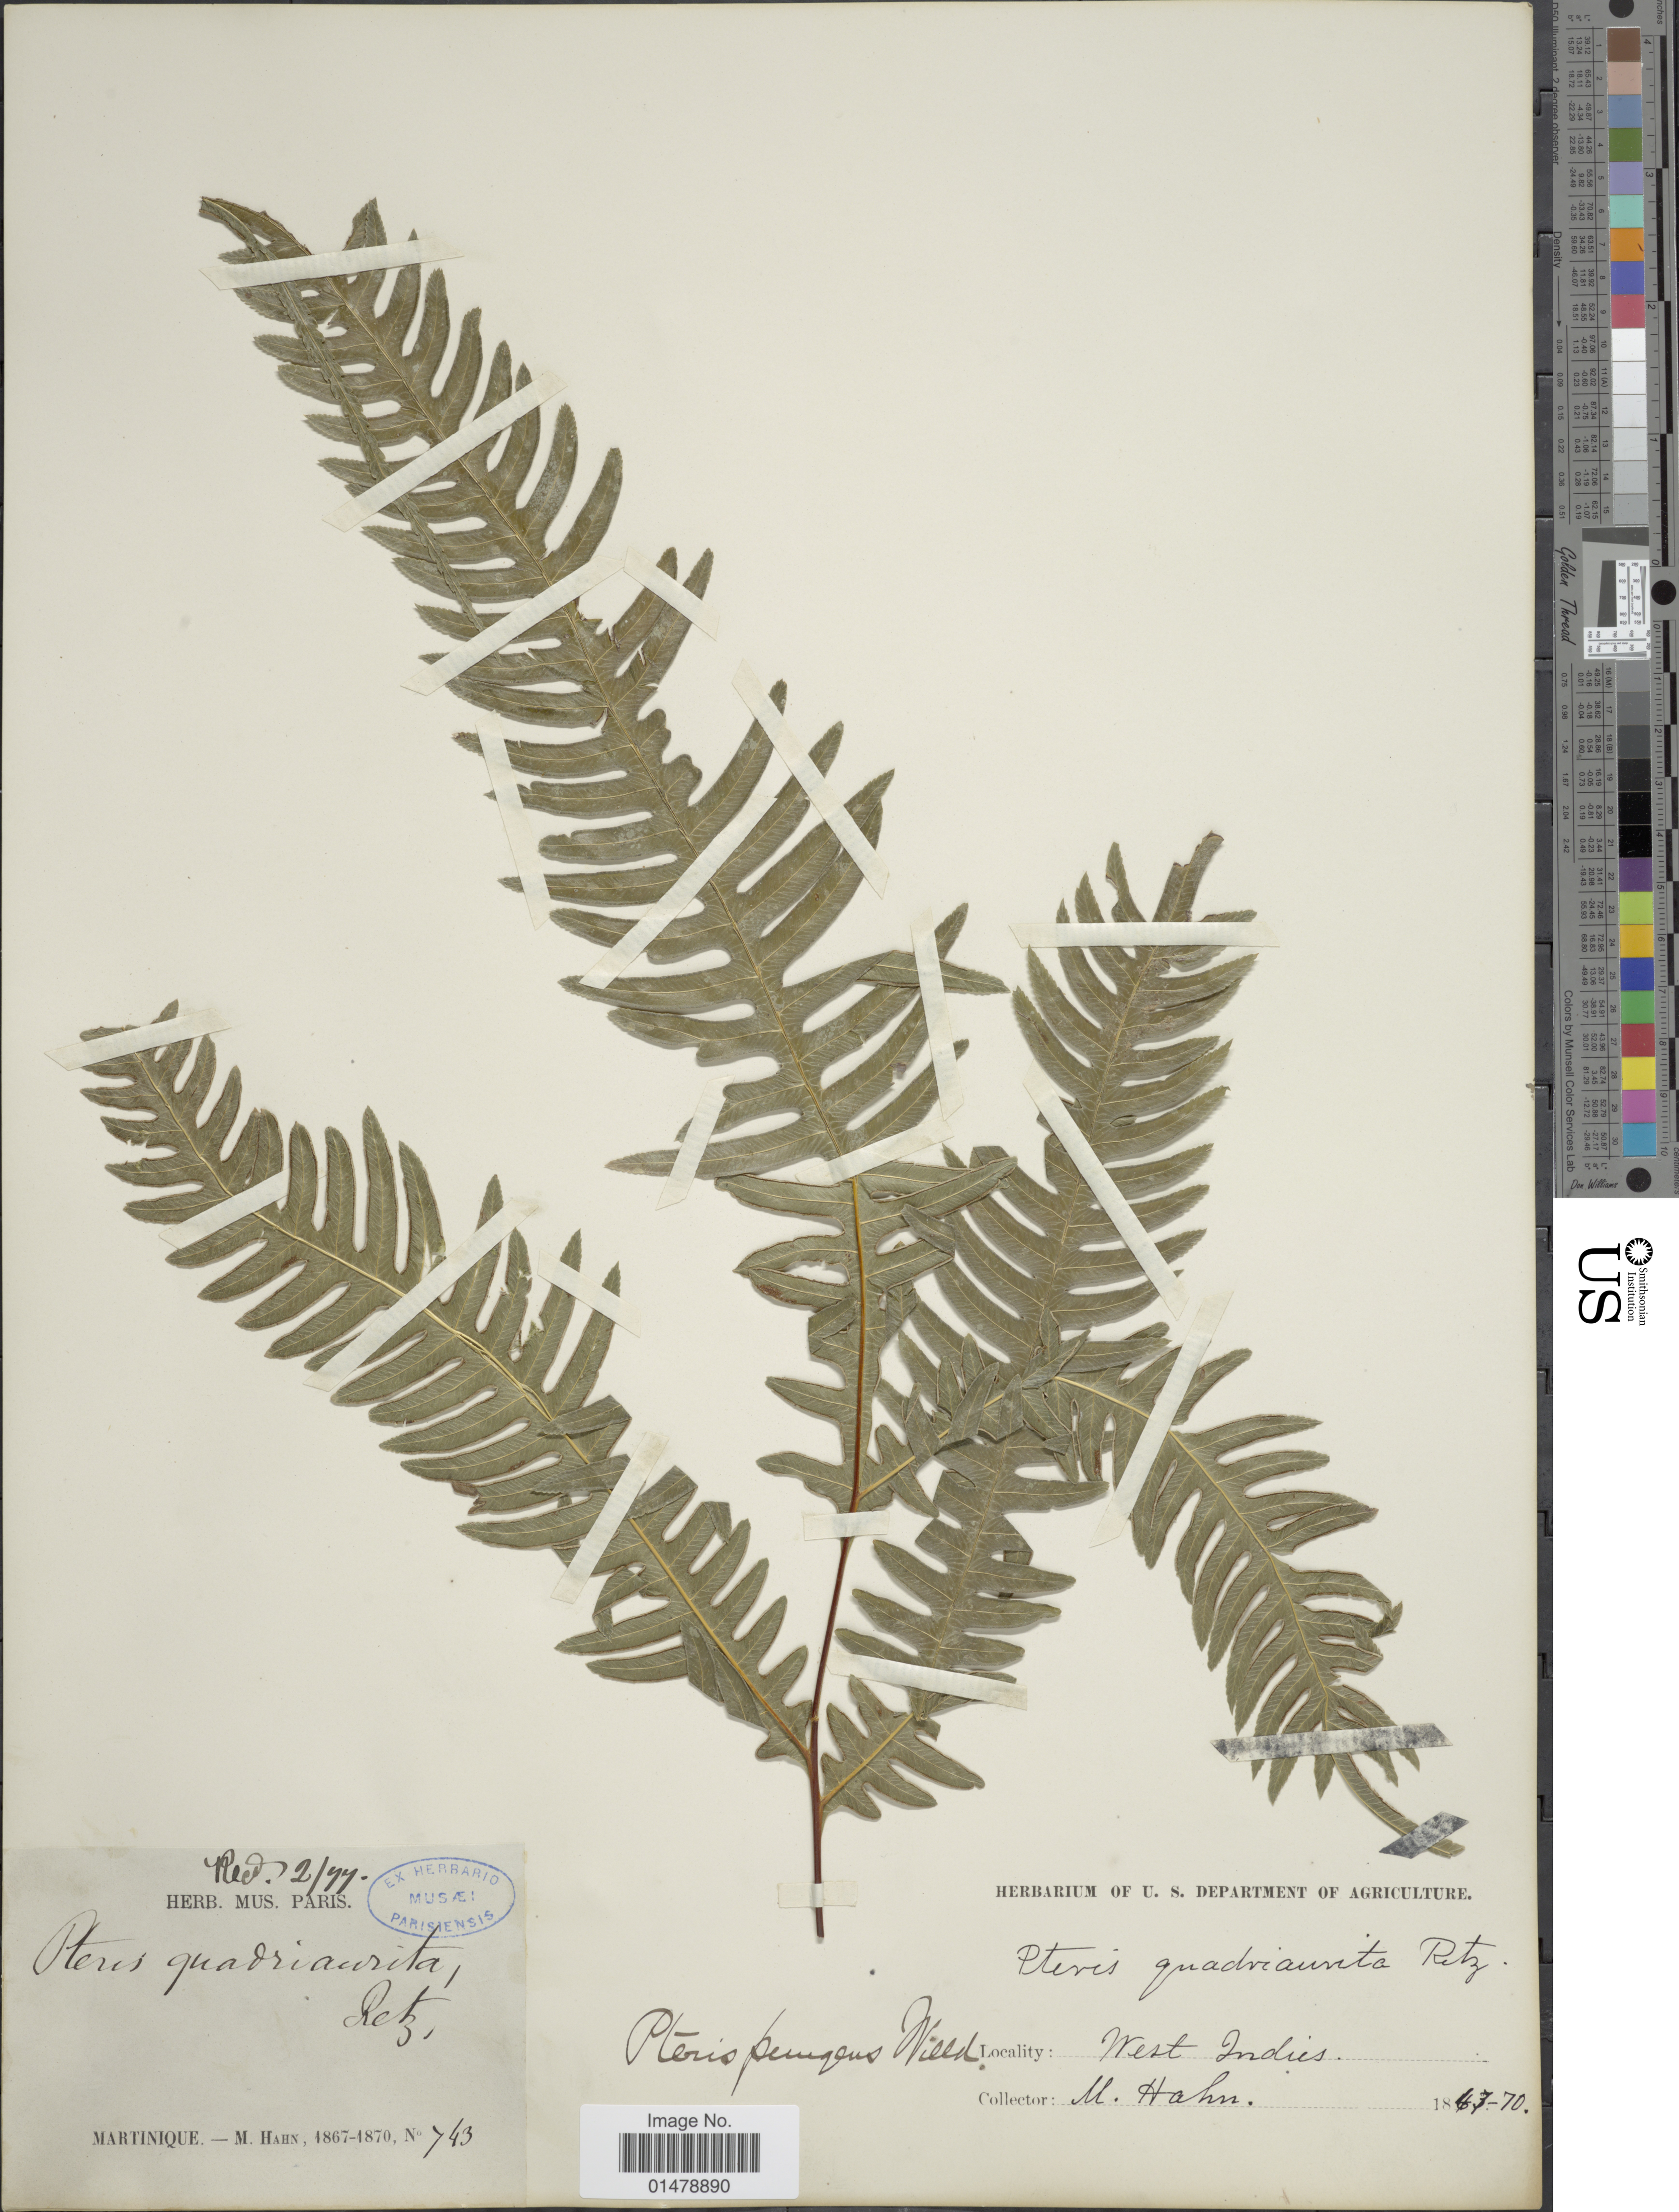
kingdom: Plantae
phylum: Tracheophyta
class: Polypodiopsida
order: Polypodiales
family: Pteridaceae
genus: Pteris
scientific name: Pteris pungens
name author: Willd.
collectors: M. Hahn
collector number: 743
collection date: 1867/1870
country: Martinique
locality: West Indies.